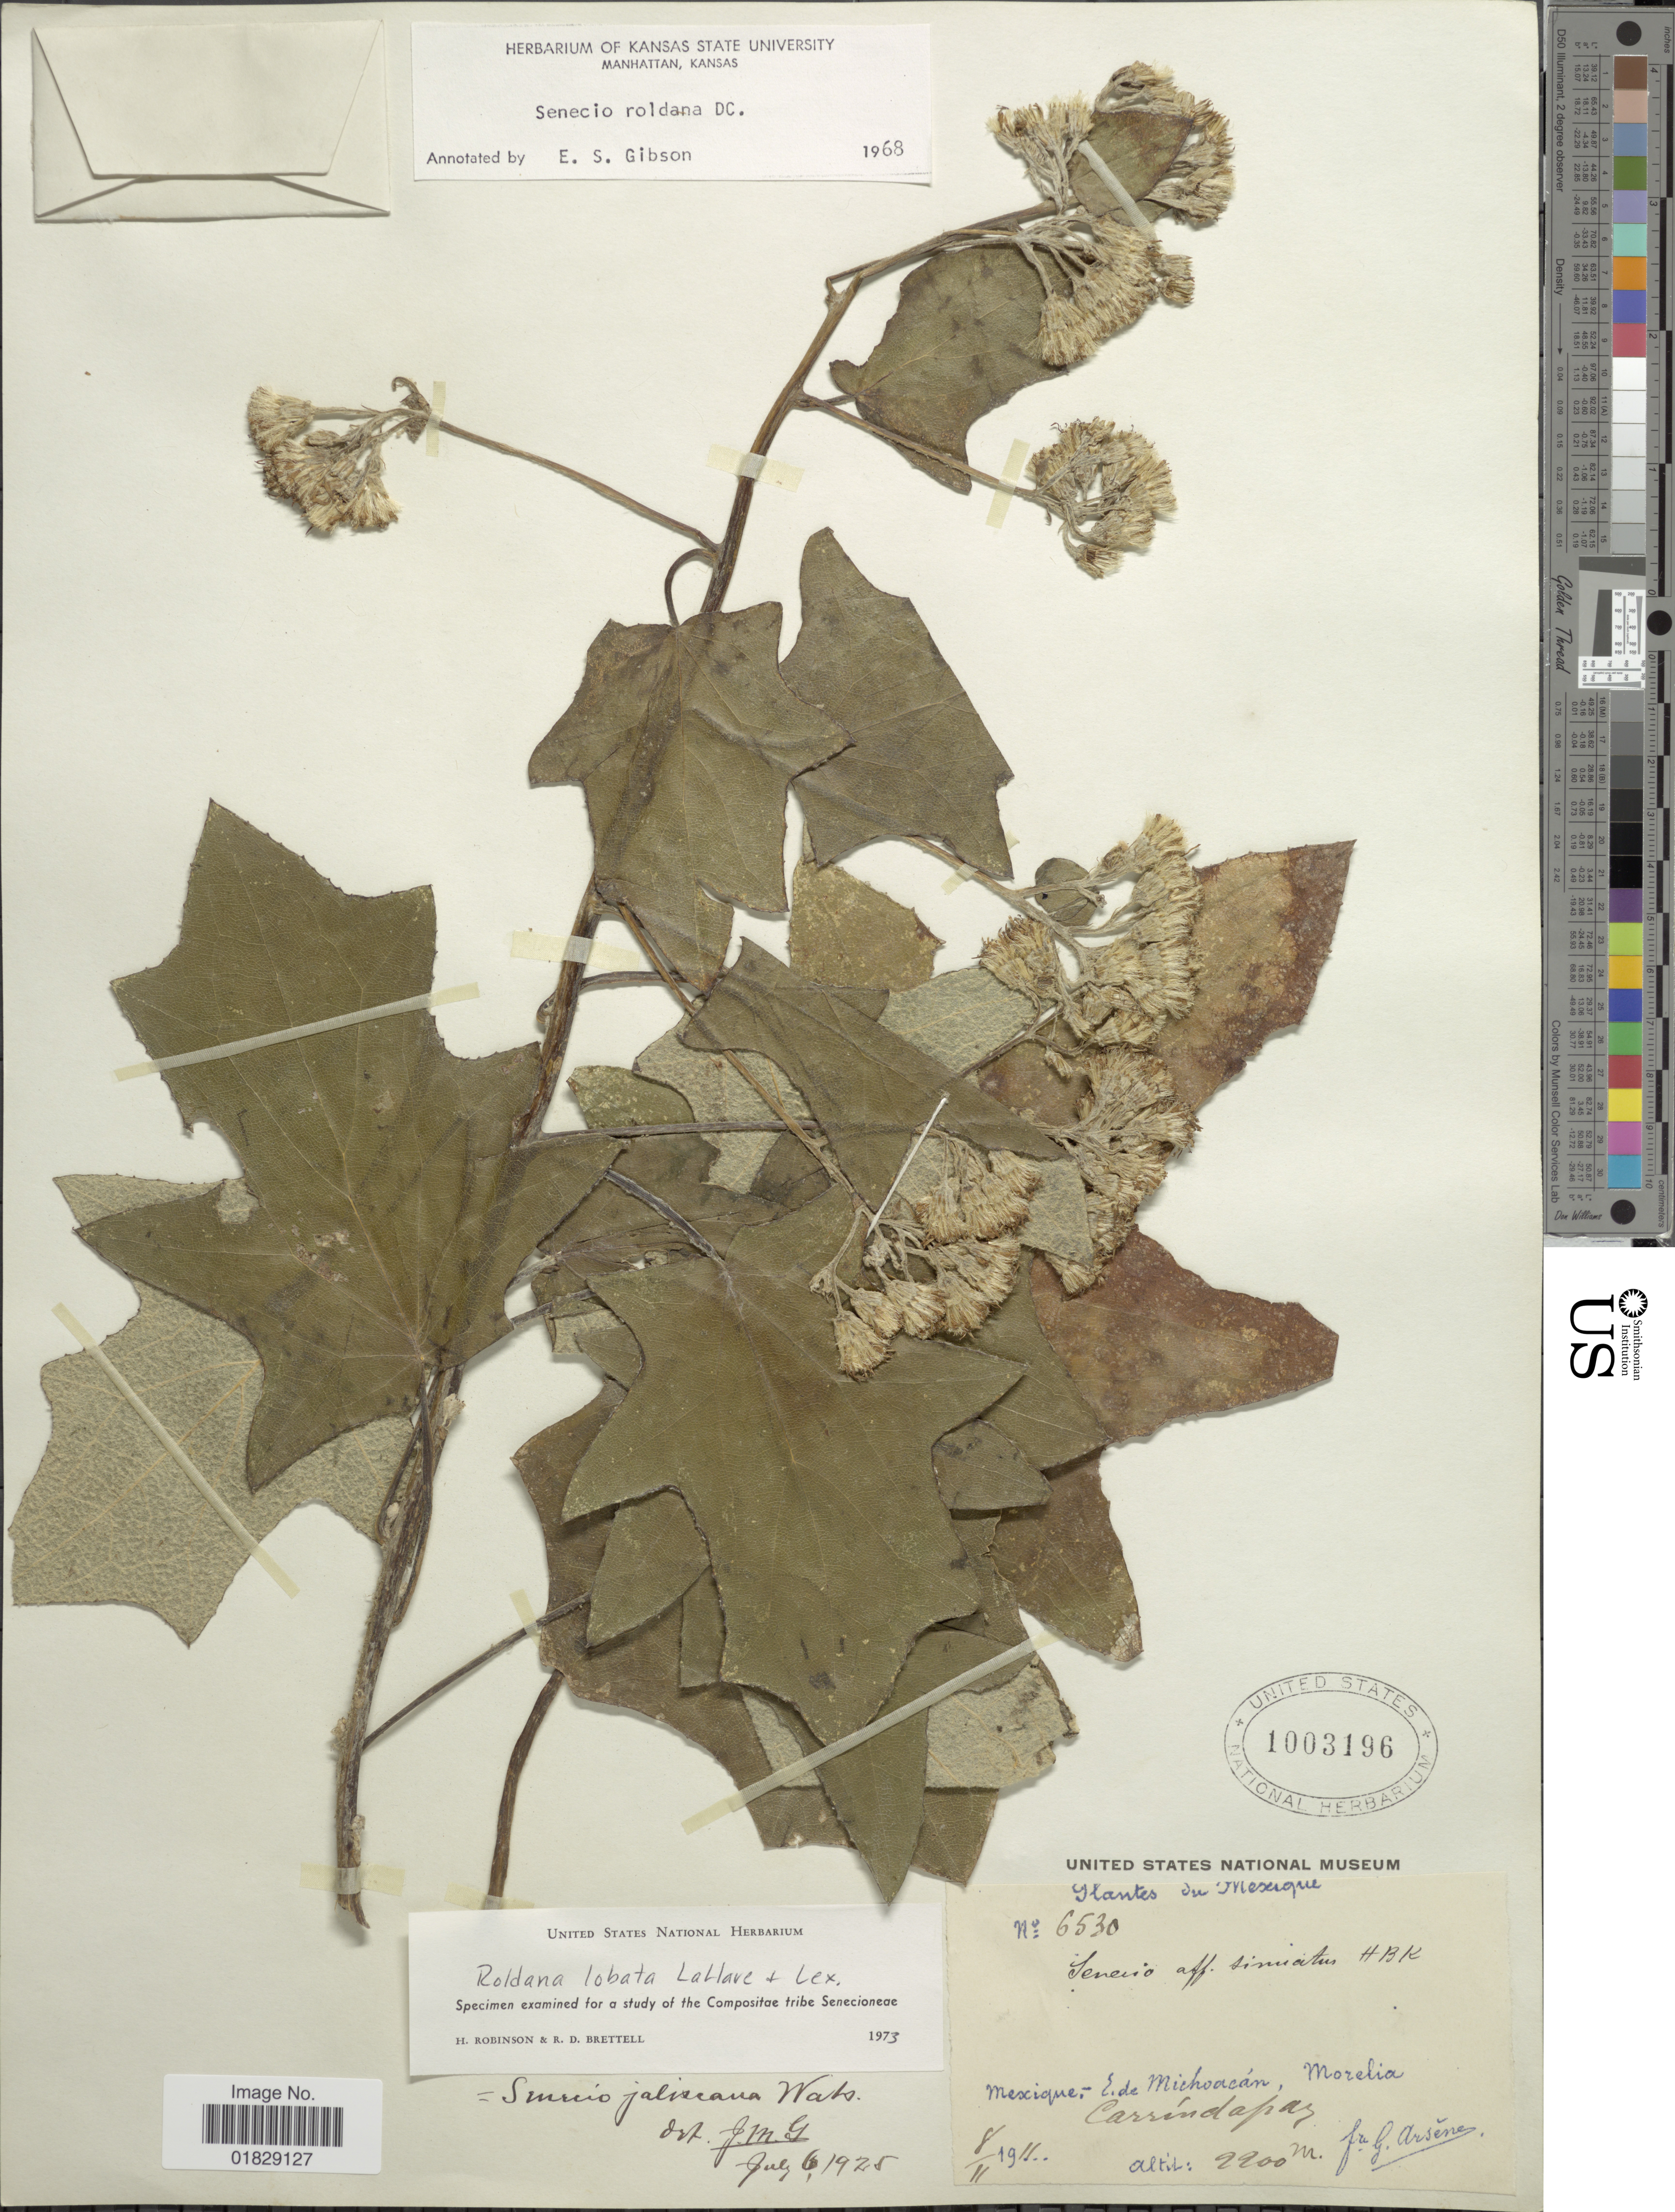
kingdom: Plantae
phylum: Tracheophyta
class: Magnoliopsida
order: Asterales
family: Asteraceae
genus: Roldana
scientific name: Roldana lobata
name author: La Llave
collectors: Bro. G. Arsène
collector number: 6530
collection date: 1911-11-08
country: Mexico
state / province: Michoacán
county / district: Morelia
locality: Carríndapaz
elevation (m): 2200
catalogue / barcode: US 1003196